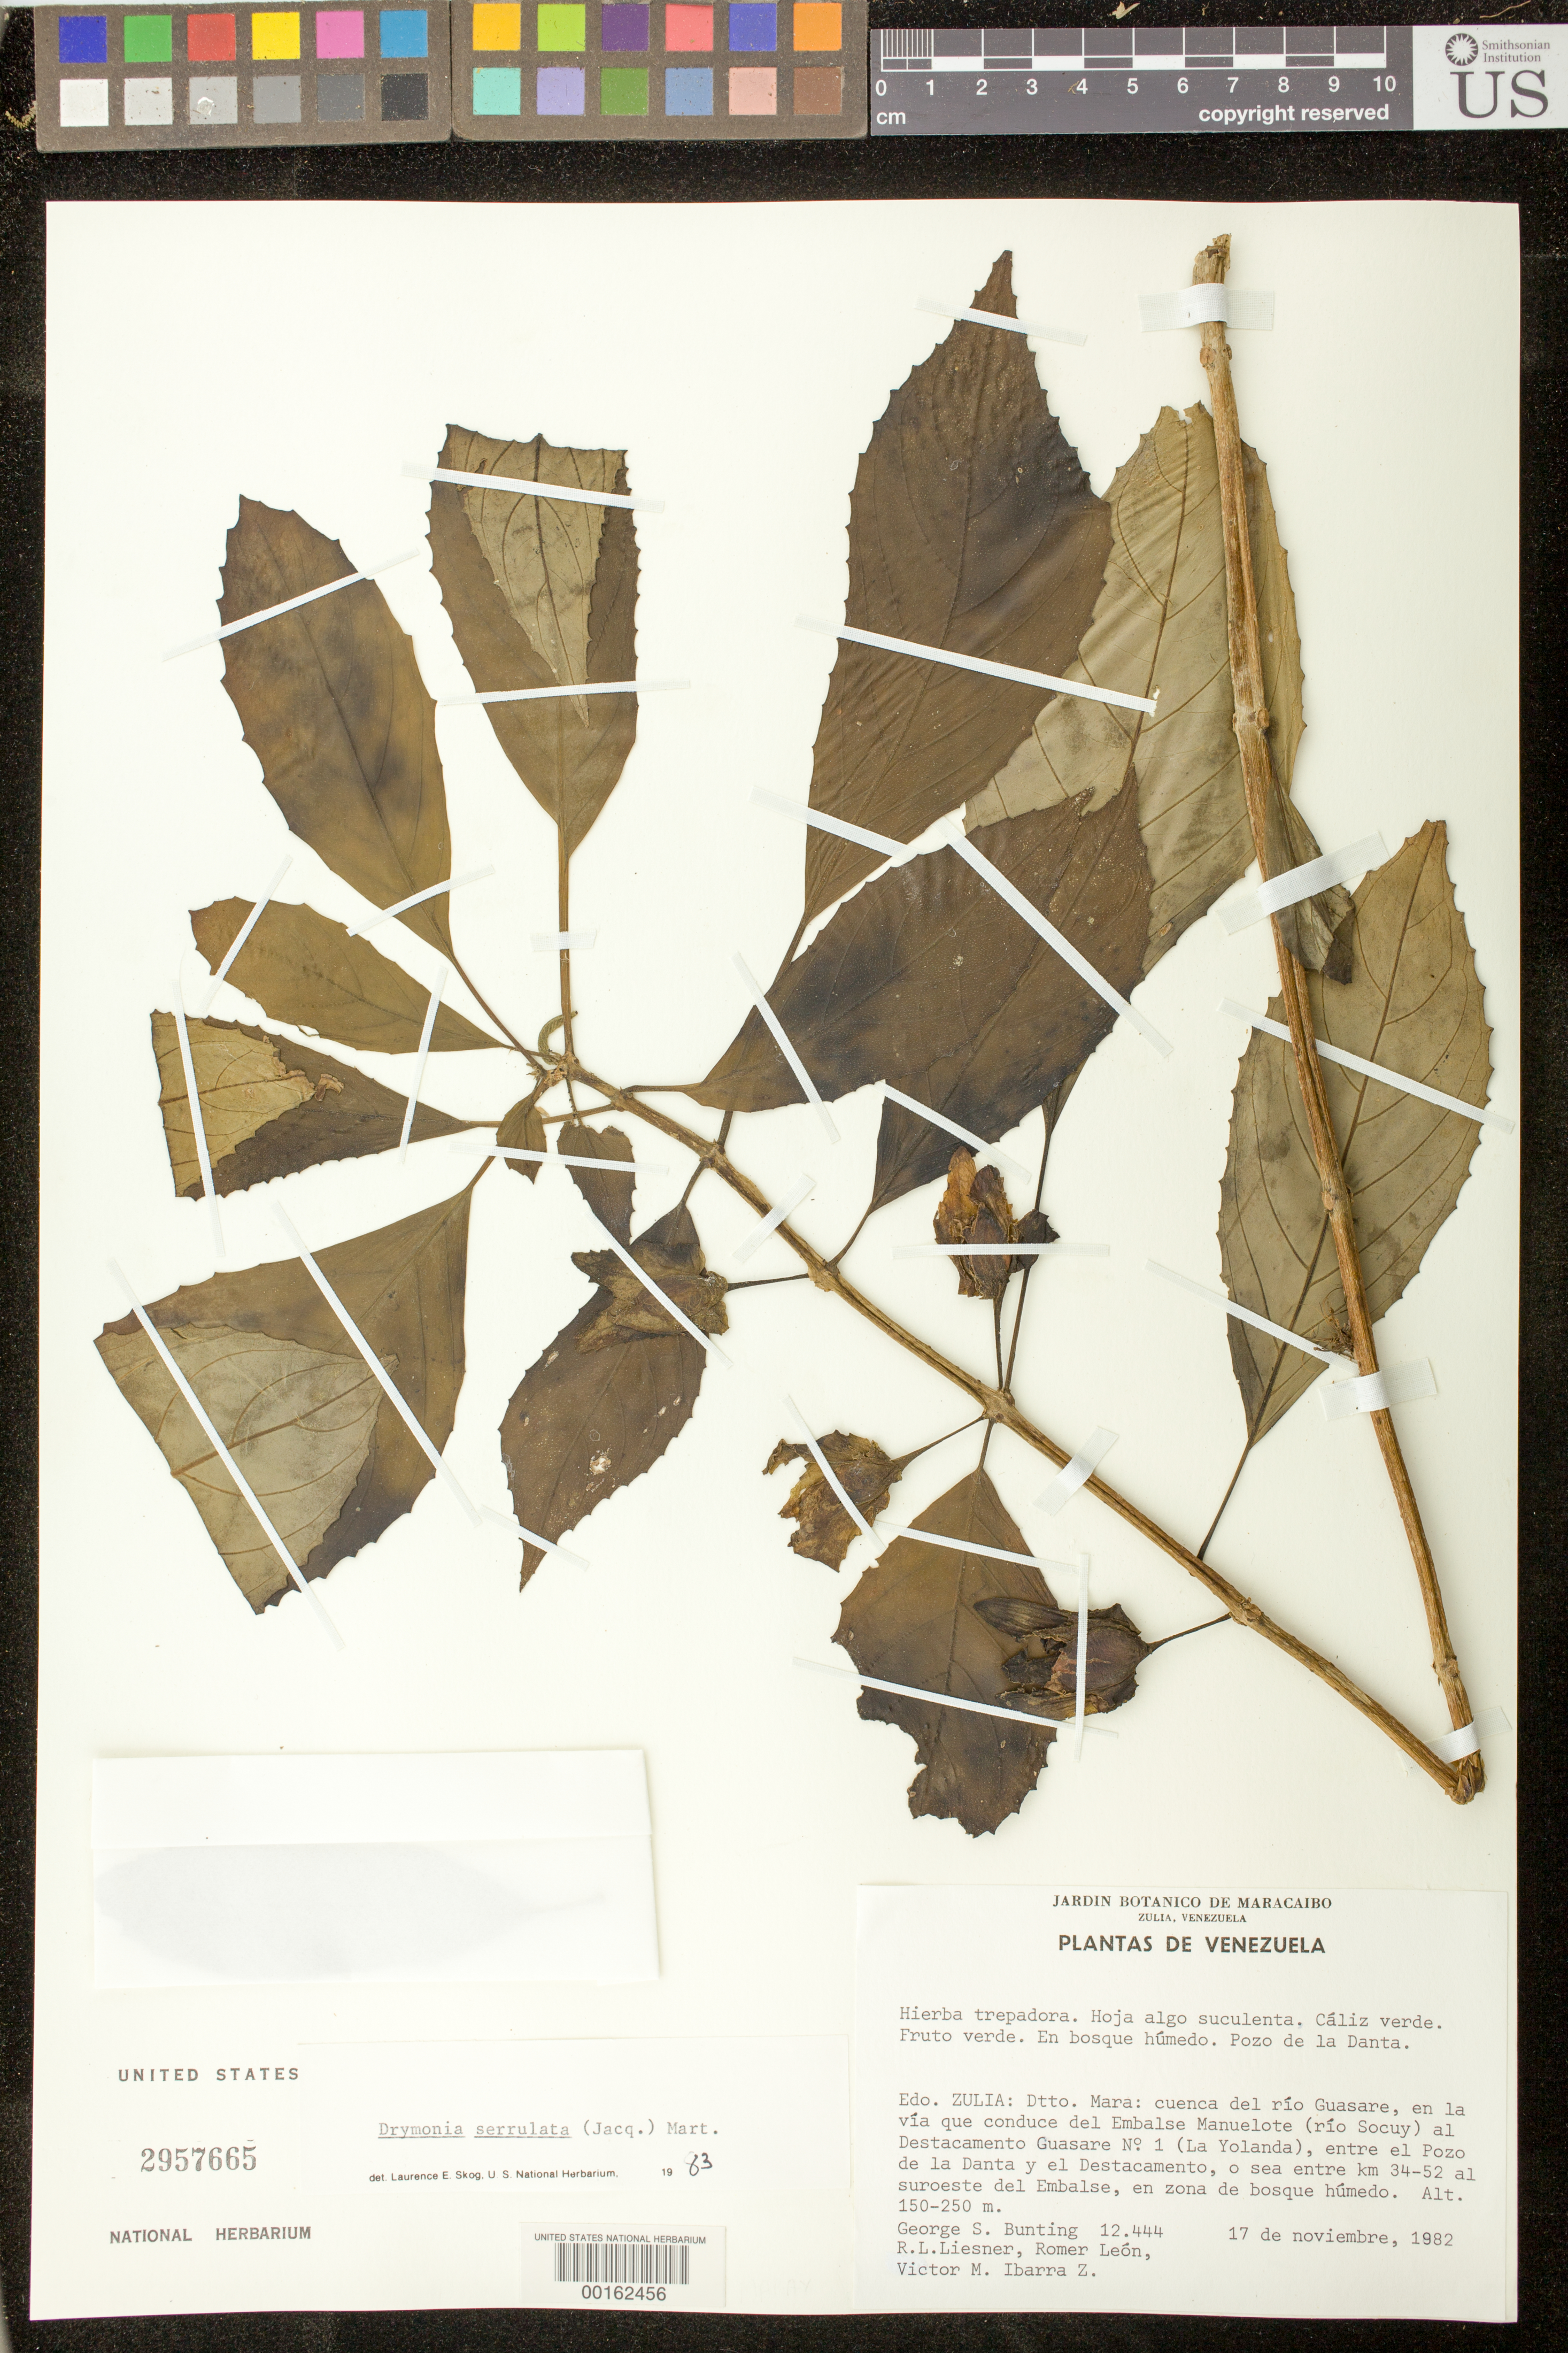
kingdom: Plantae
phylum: Tracheophyta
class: Magnoliopsida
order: Lamiales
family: Gesneriaceae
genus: Drymonia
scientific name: Drymonia serrulata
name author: (Jacq.) Mart.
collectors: G. S. Bunting & et al.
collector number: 12444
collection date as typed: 17 Nov 1982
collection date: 1982-11-17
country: Venezuela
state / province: Zulia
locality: Dist. Mara, river basin of Rio Guasare, on road to Embalse Manuelote (Rio Socuy) to destacamento Guasareno 1 .....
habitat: In zone of humid forest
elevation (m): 150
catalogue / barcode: US 2957665